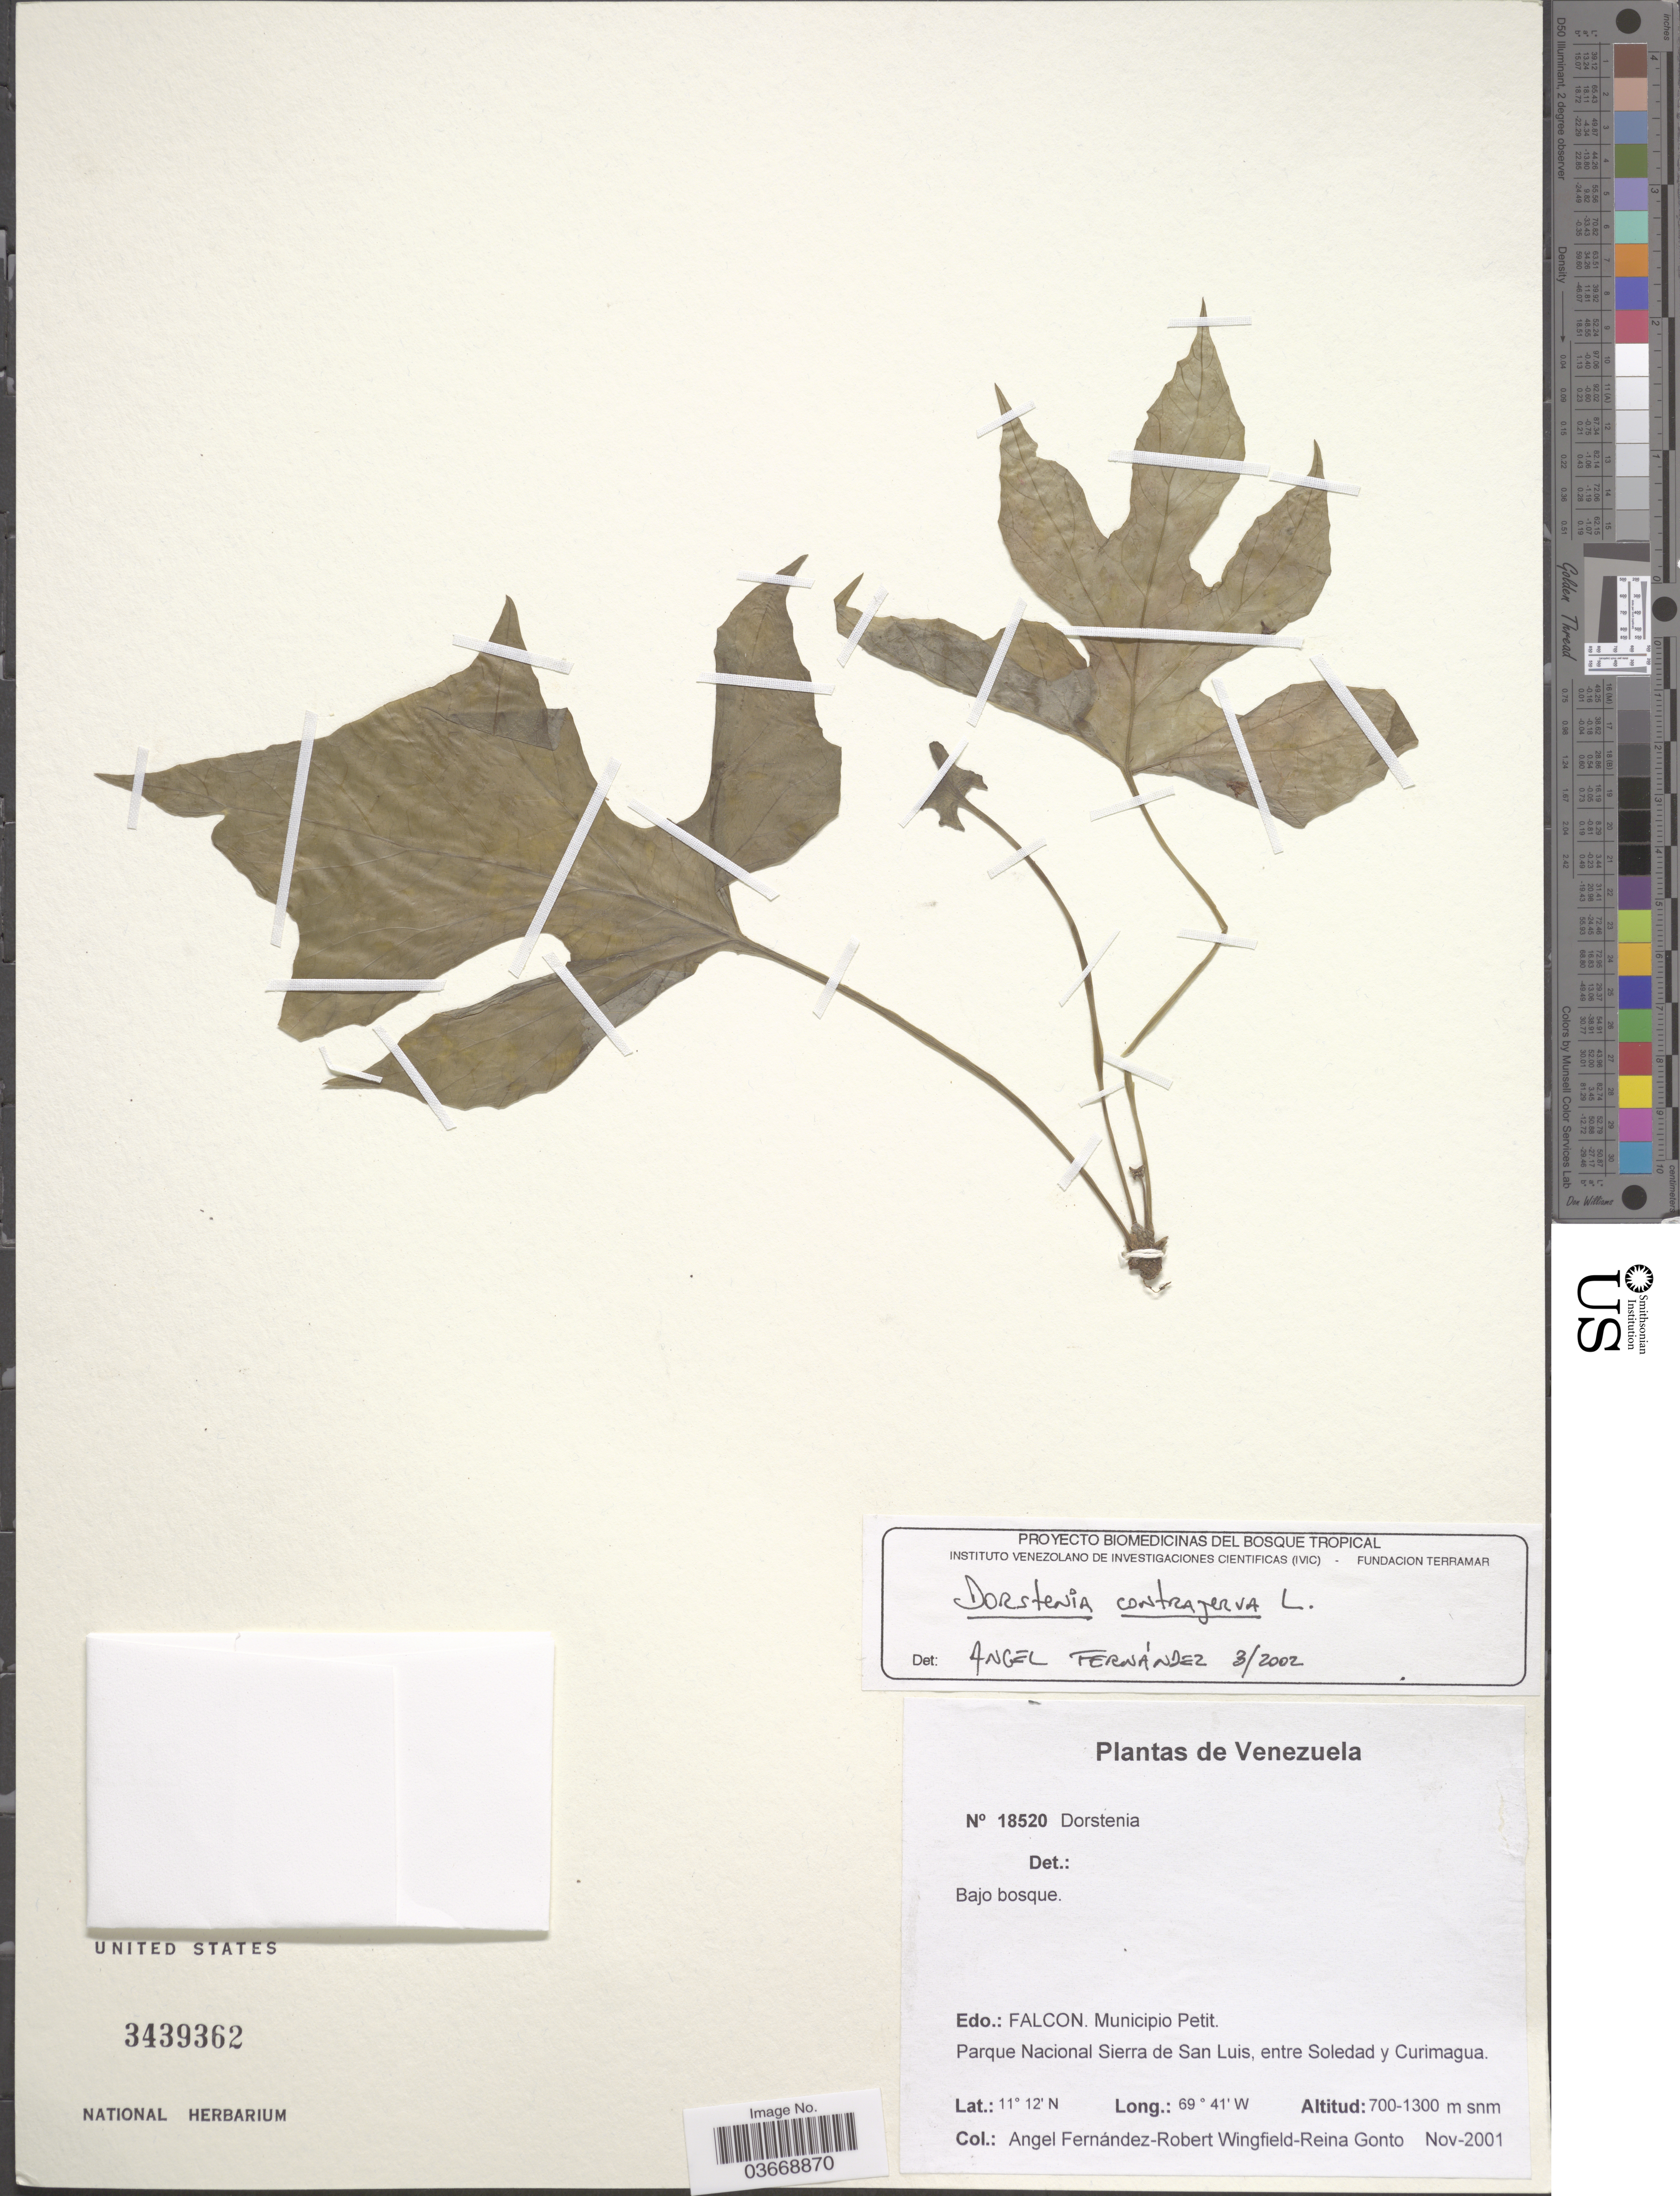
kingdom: Plantae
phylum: Tracheophyta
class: Magnoliopsida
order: Rosales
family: Moraceae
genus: Dorstenia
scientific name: Dorstenia contrajerva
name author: L.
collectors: Á. Fernández, R. C. Wingfield & R. Gonto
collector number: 18520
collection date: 2001-11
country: Venezuela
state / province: Falcon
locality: Municipio Petit. Parque Nacional Sierra de San Luis, entre Soledad y Curimagua.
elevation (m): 700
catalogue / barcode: US 3439362